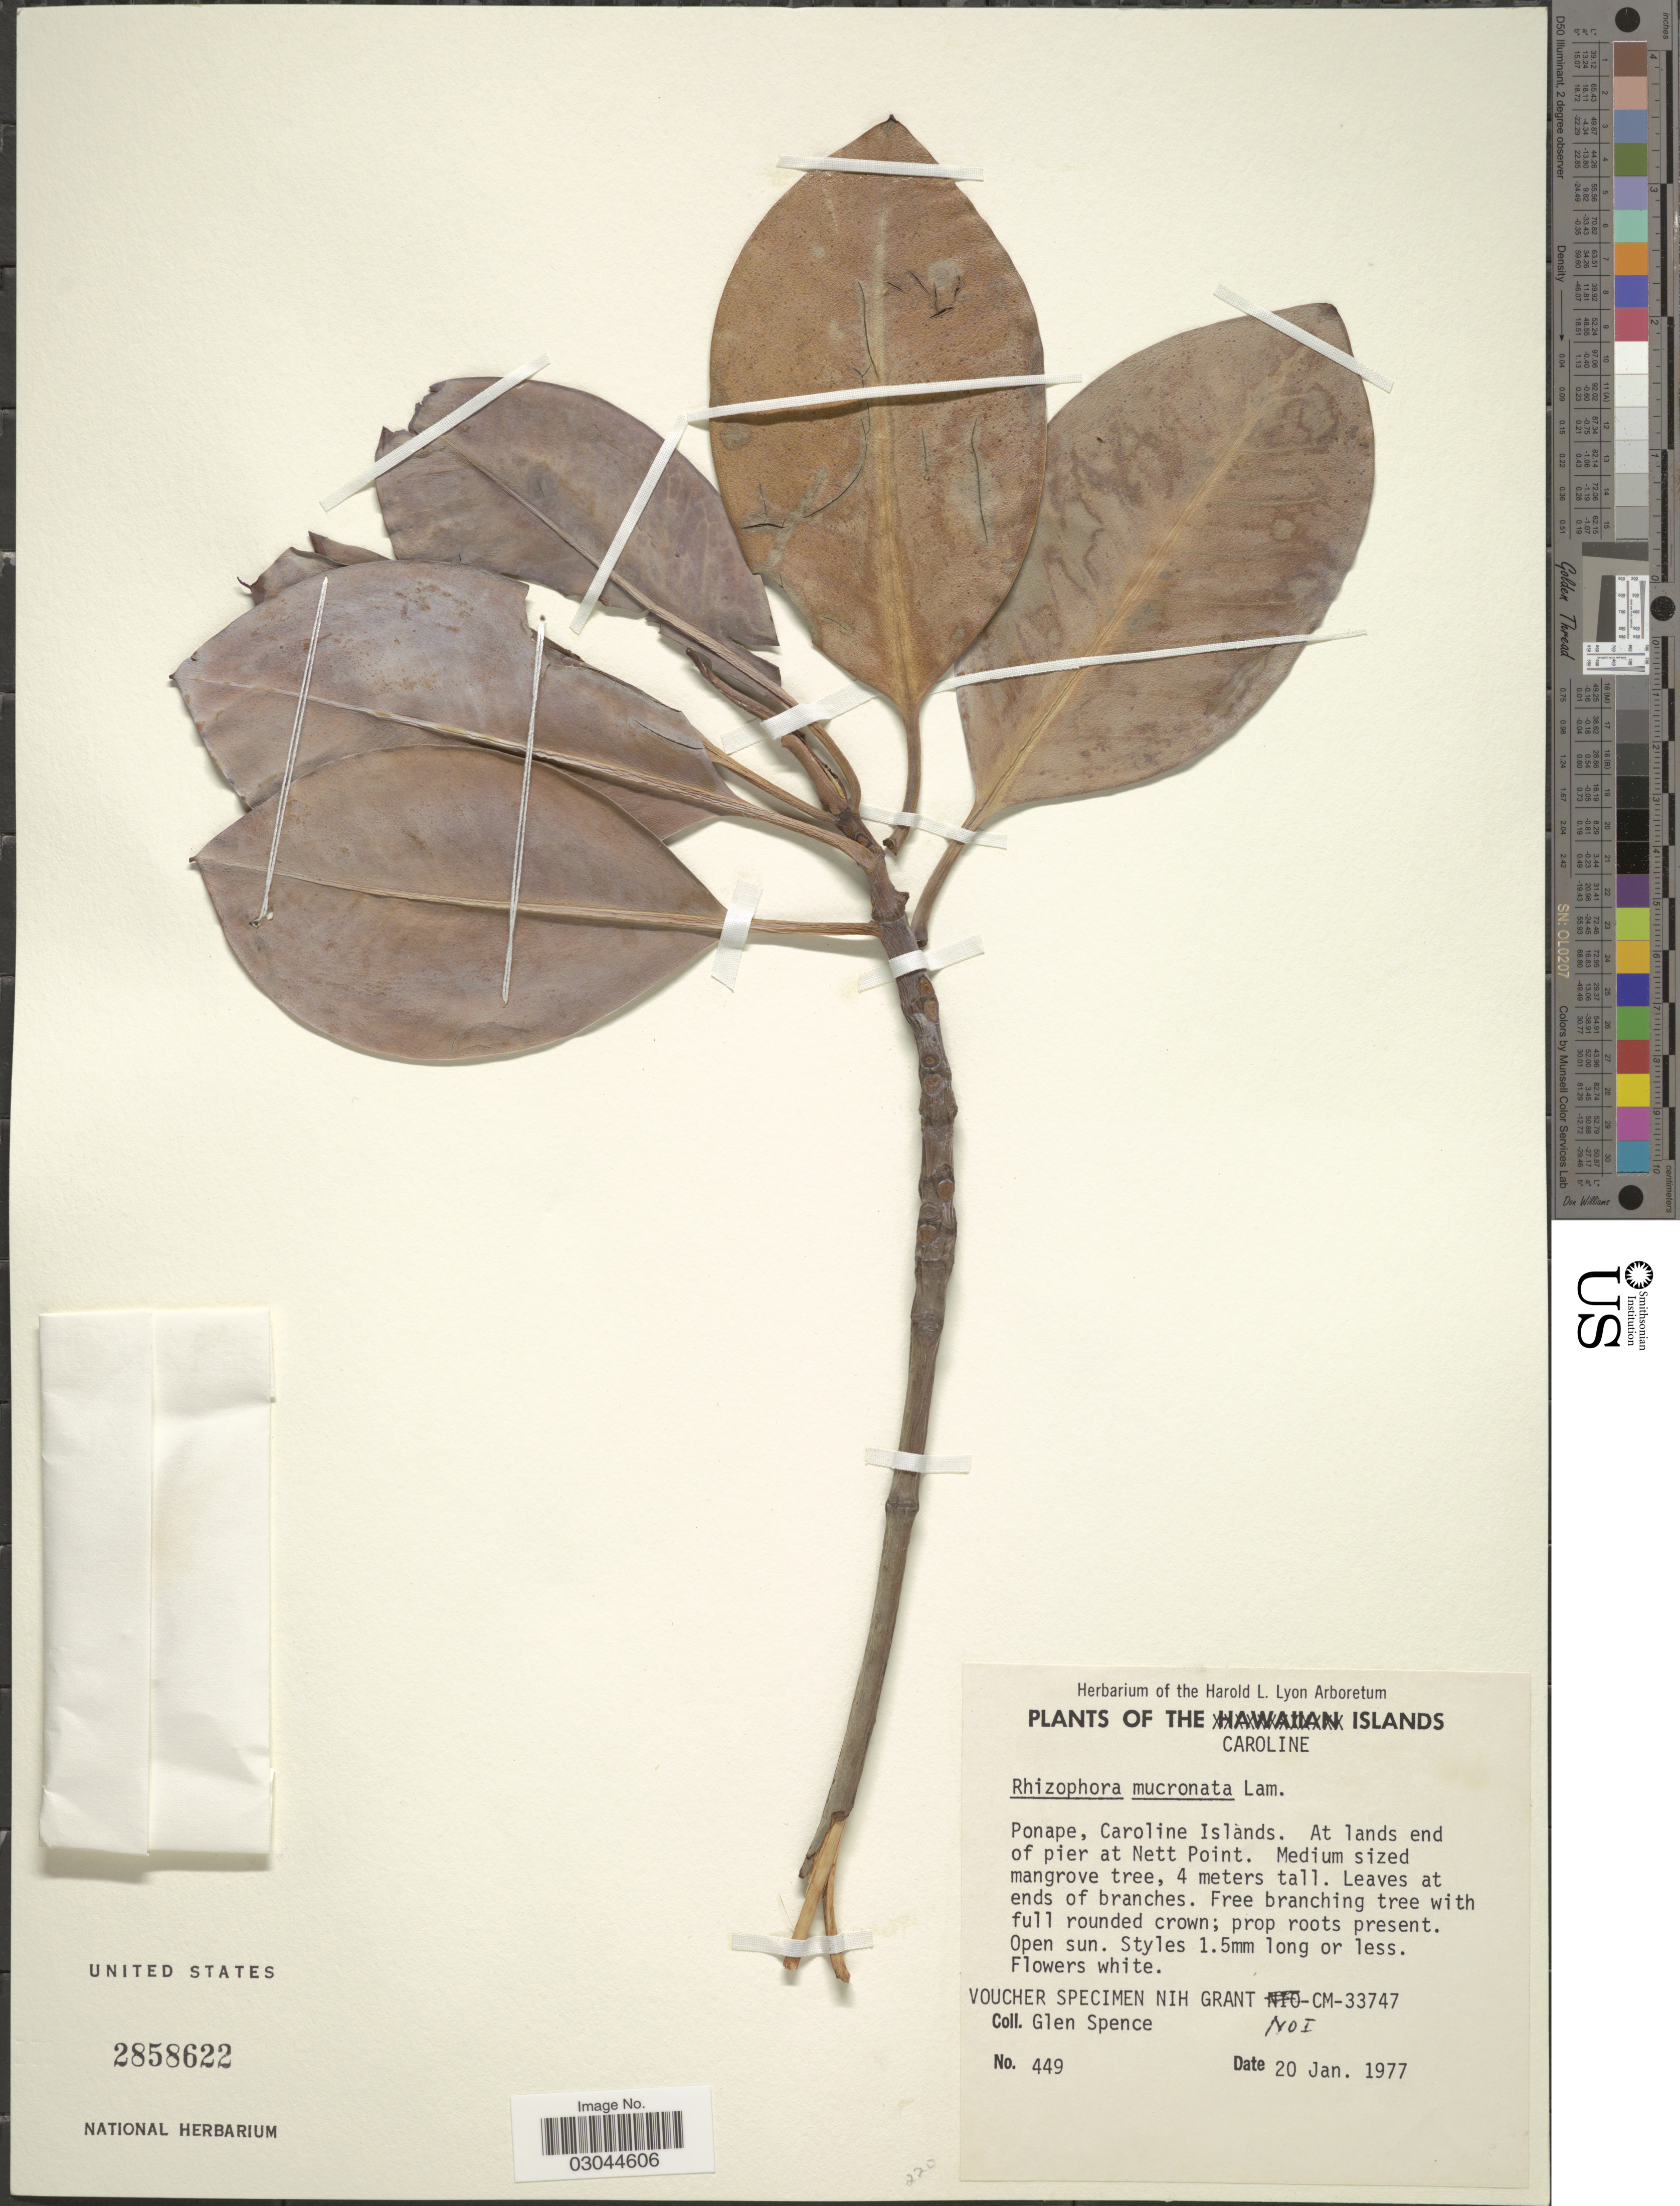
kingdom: Plantae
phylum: Tracheophyta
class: Magnoliopsida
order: Malpighiales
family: Rhizophoraceae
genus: Rhizophora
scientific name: Rhizophora mucronata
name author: Lam.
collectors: G. Spence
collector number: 449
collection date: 1977-01-20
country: Micronesia, Federated States of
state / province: Pohnpei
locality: The Caroline Islands. Ponape. At lands end of pier at Nett Point.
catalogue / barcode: US 2858622